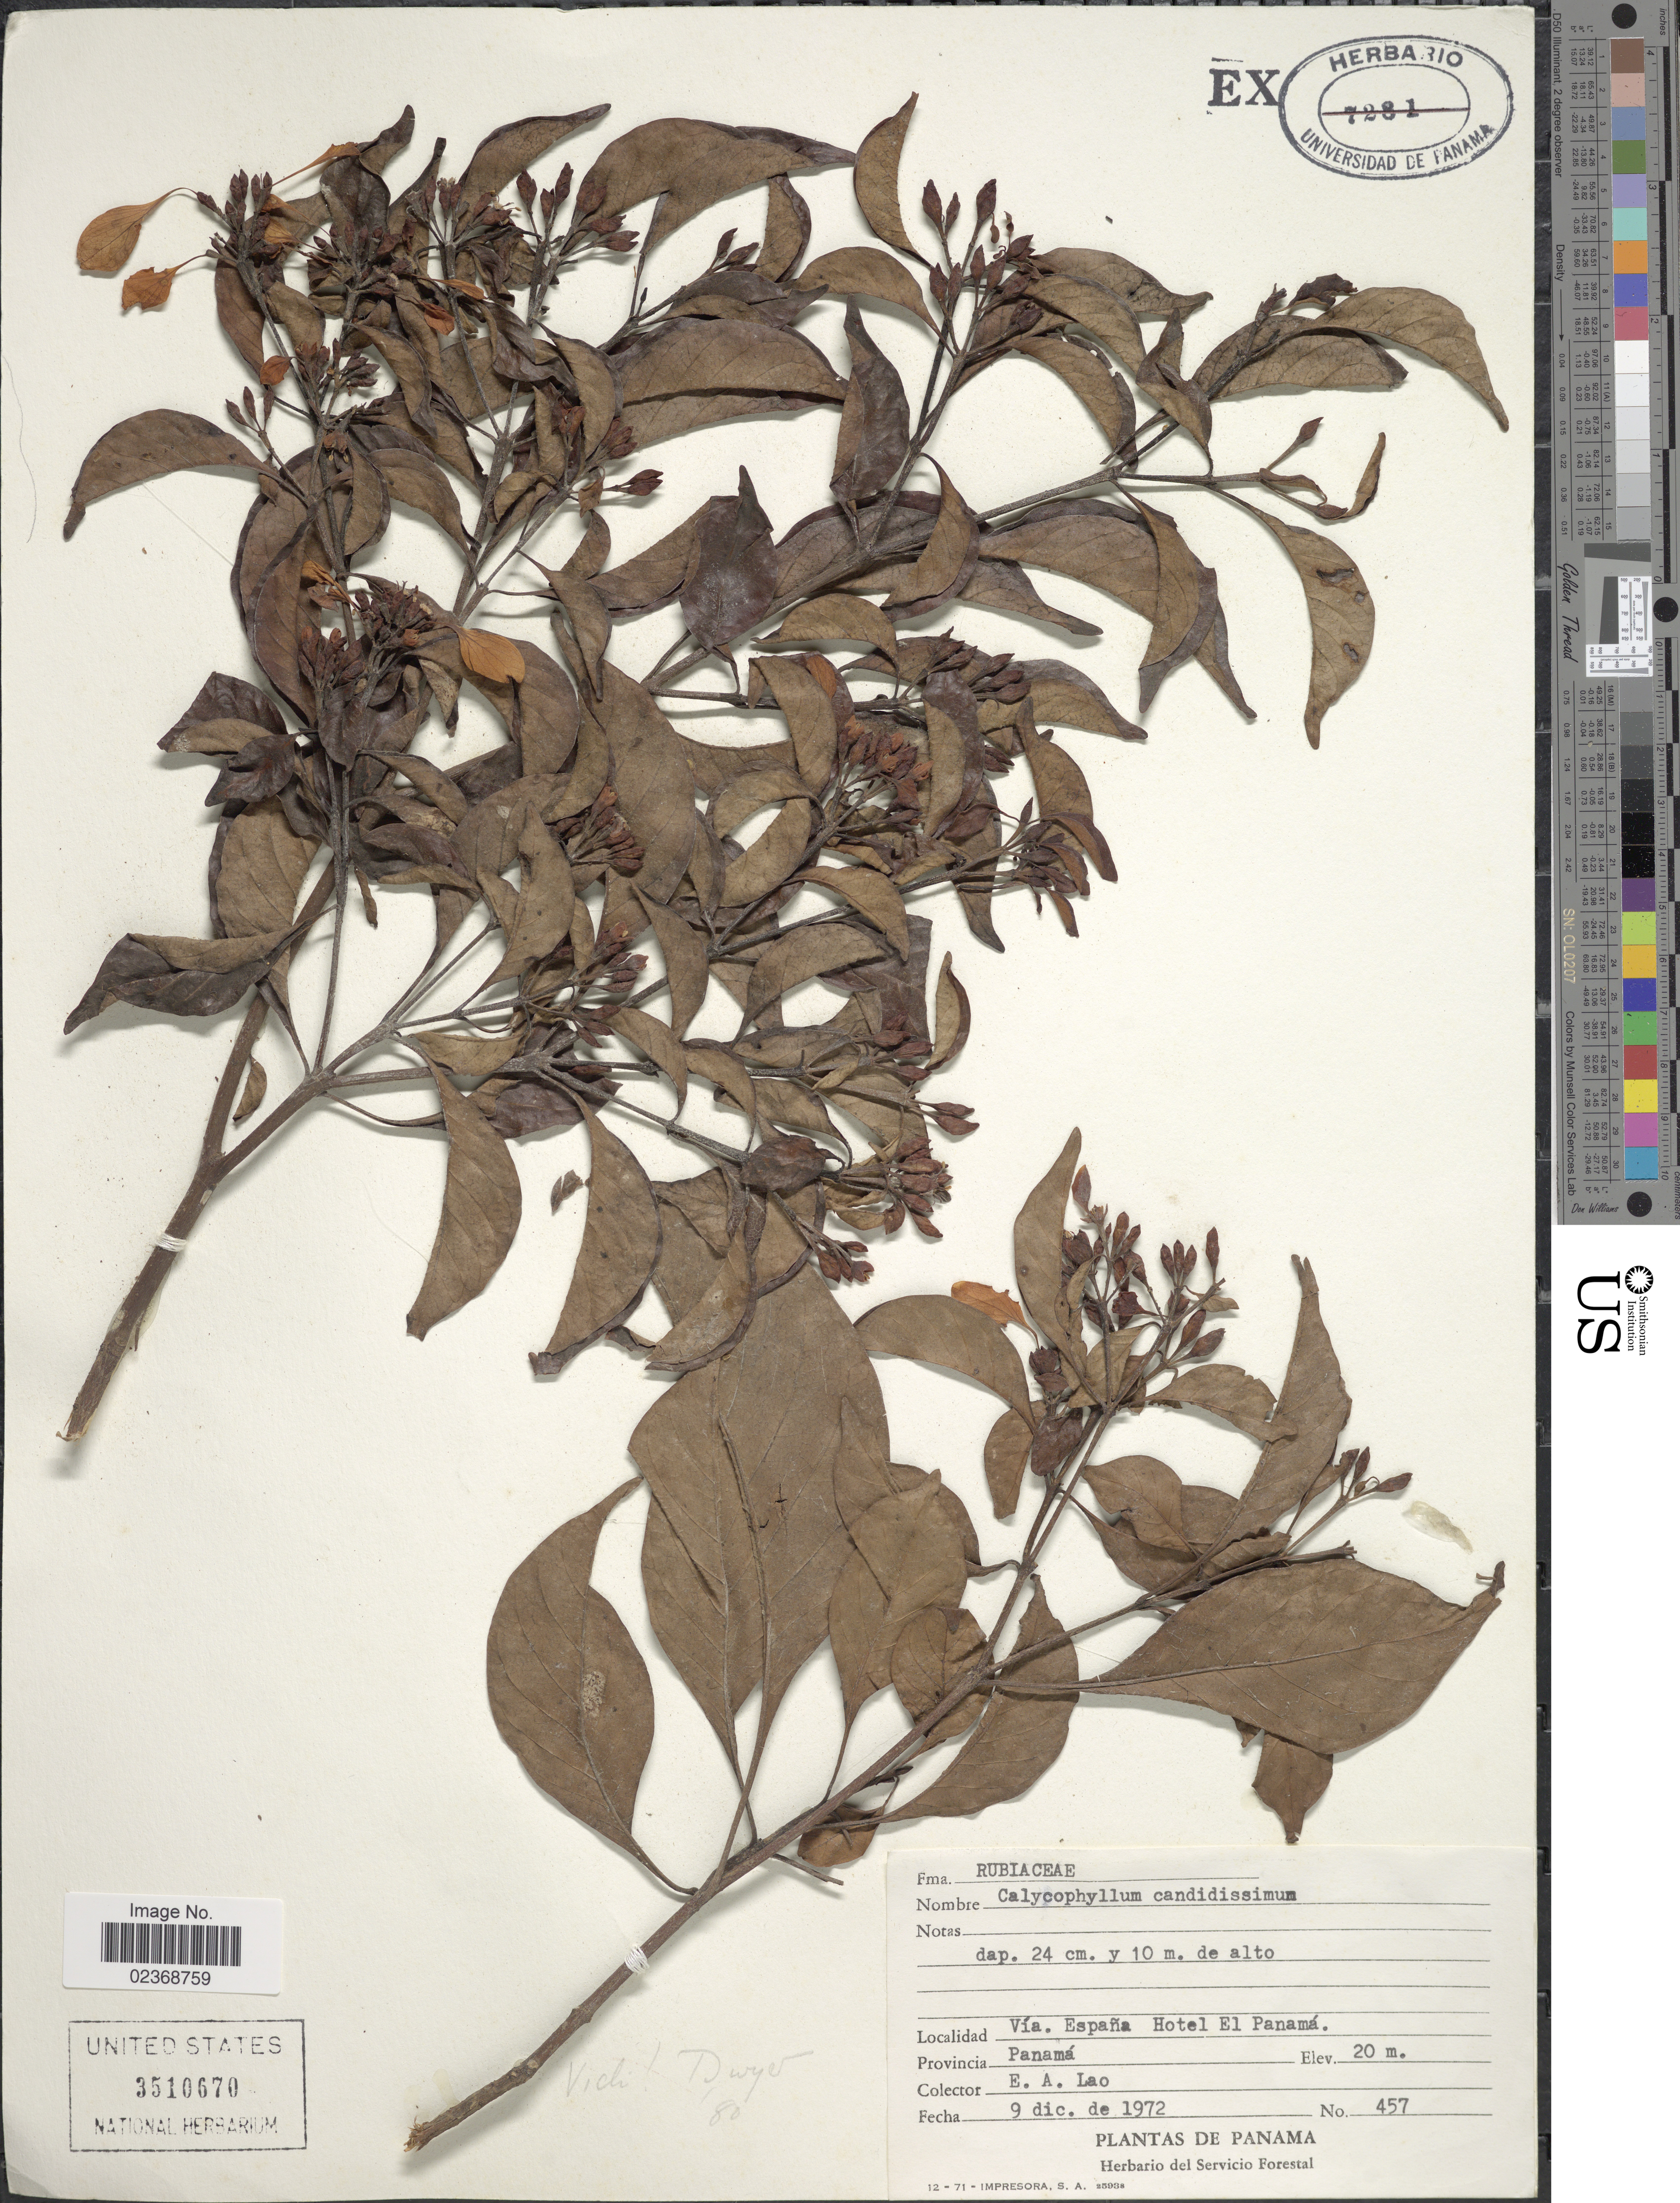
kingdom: Plantae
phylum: Tracheophyta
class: Magnoliopsida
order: Gentianales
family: Rubiaceae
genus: Calycophyllum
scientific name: Calycophyllum candidissimum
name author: (Vahl) DC.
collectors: E. Lao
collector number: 457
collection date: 1972-12-09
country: Panama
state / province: Panamá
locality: Via. Espana Hotel El Panama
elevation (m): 20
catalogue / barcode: US 3510670